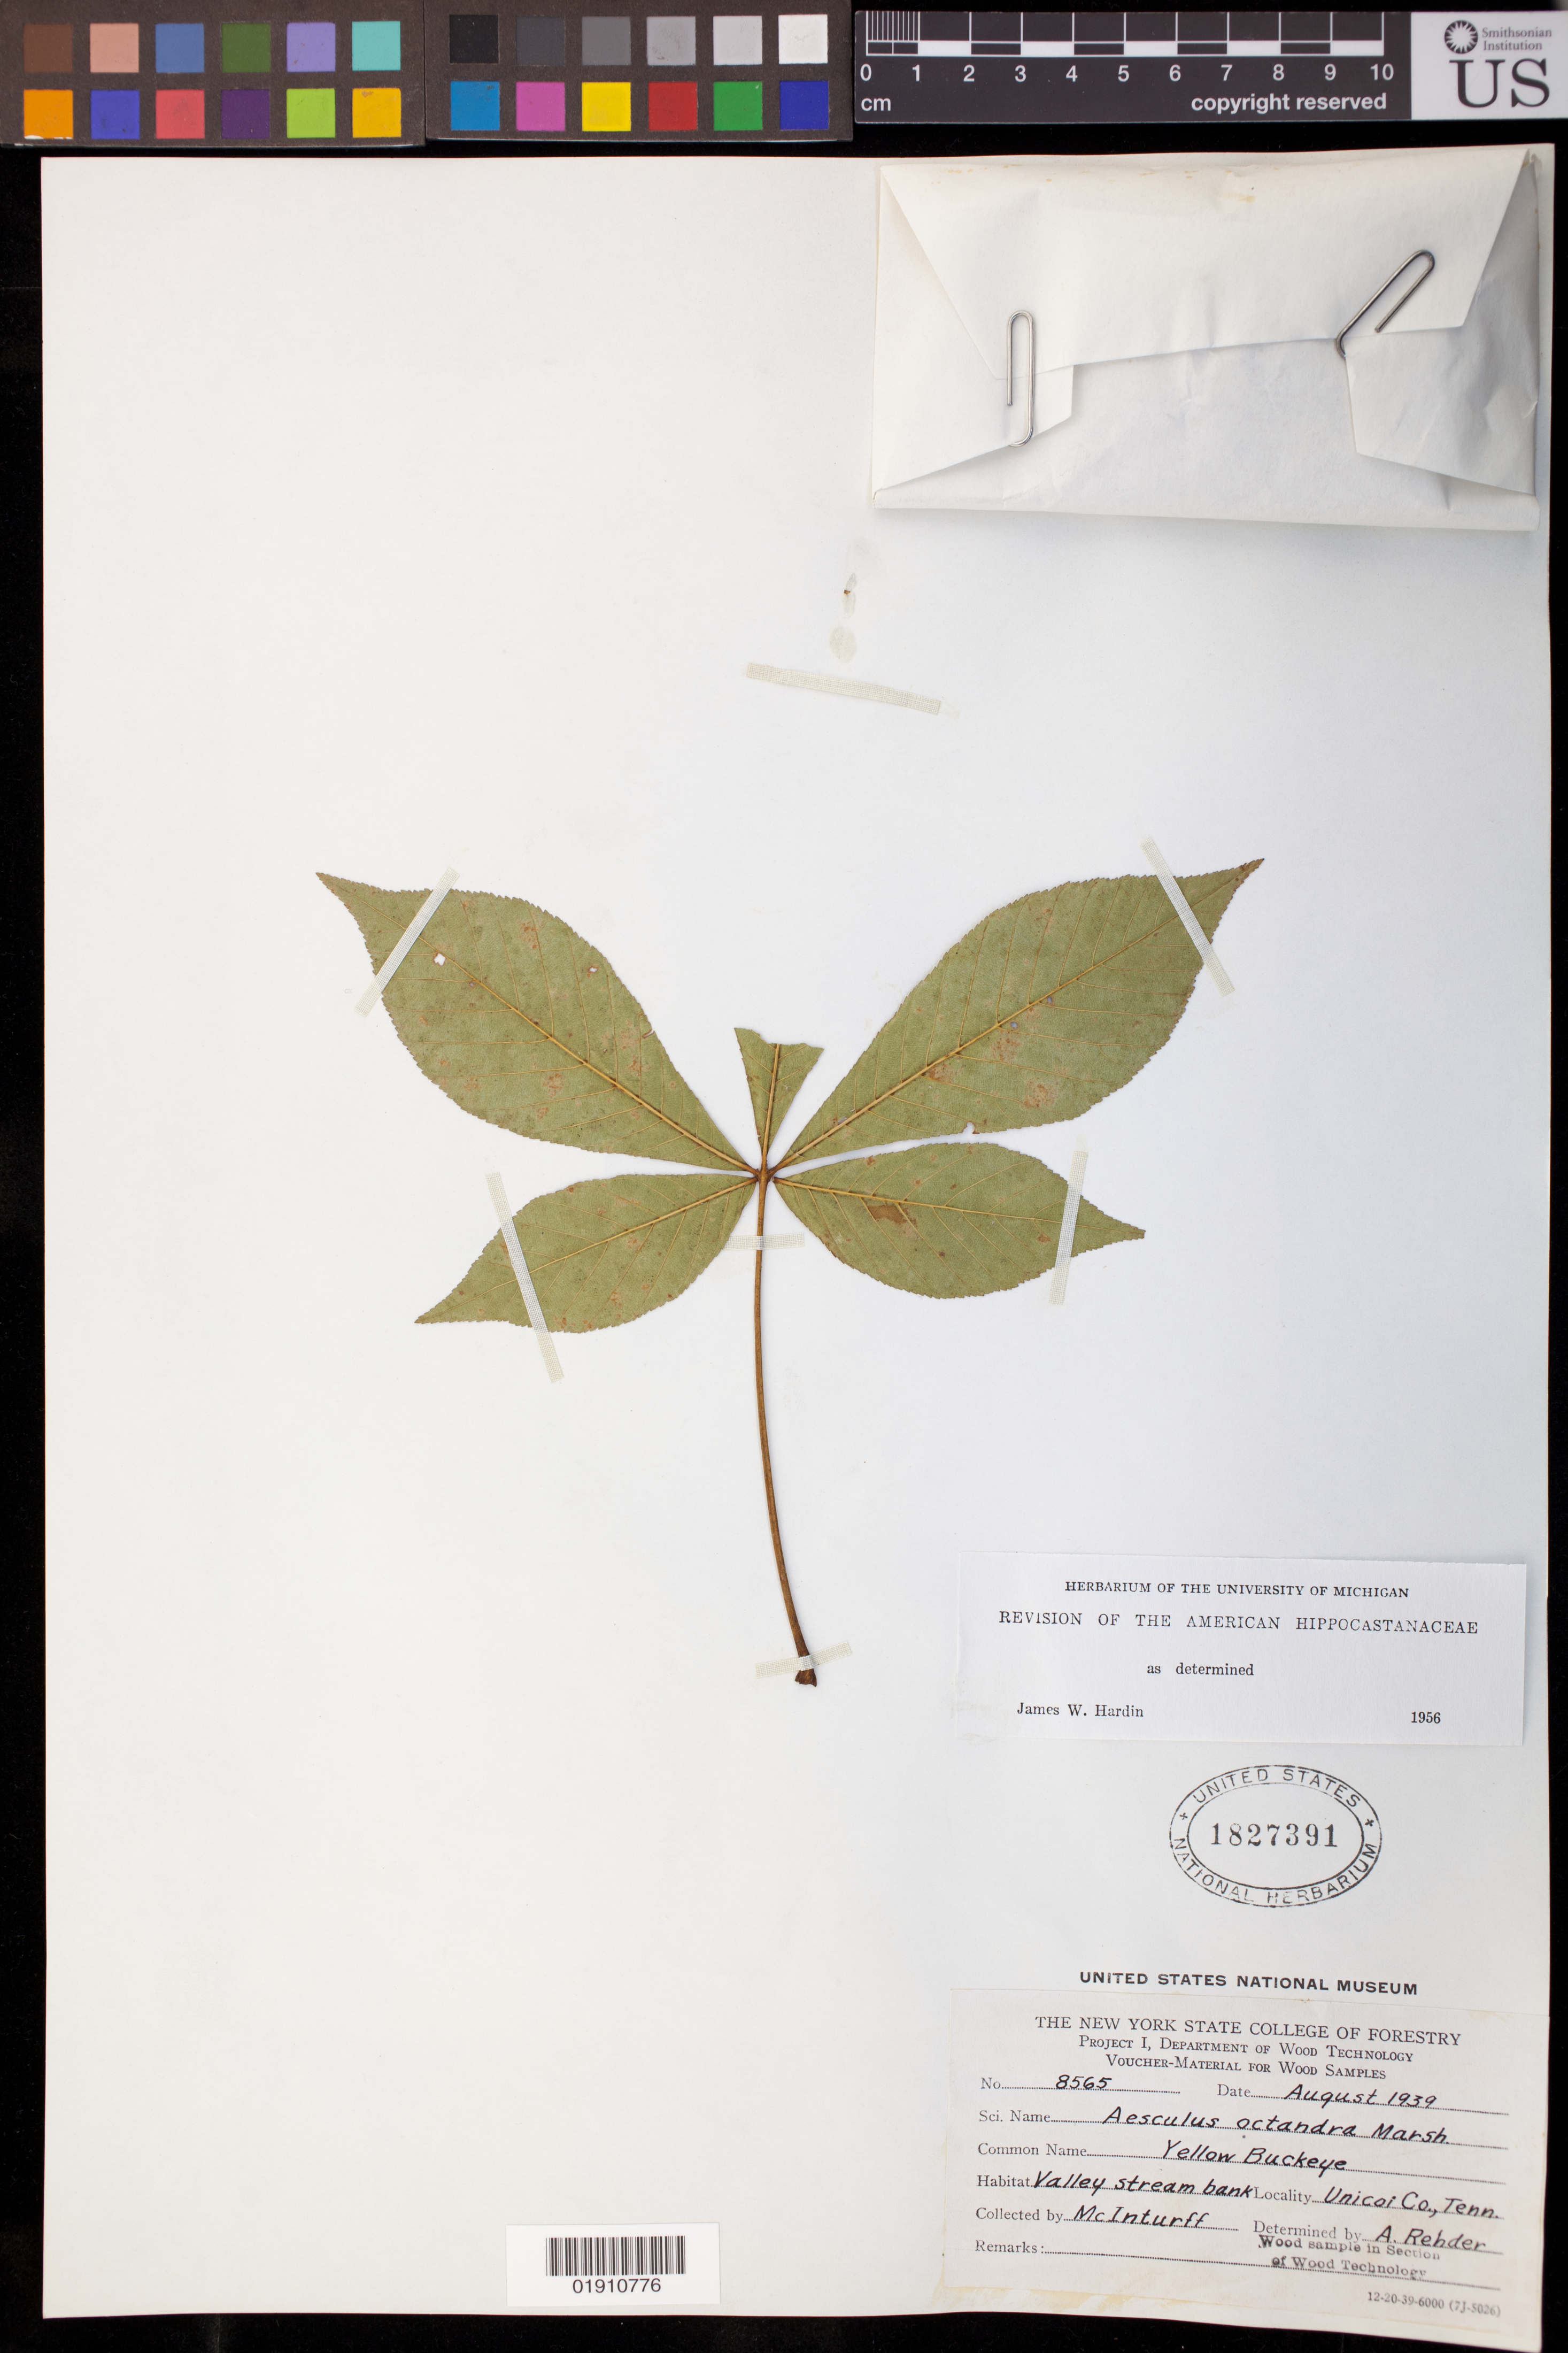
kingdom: Plantae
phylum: Tracheophyta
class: Magnoliopsida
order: Sapindales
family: Sapindaceae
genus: Aesculus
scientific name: Aesculus octandra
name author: Marshall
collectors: -. Mcinturff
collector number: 8565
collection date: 1939-08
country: United States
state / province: Tennessee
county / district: Unicoi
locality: Valley stream bank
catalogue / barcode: US 1827391